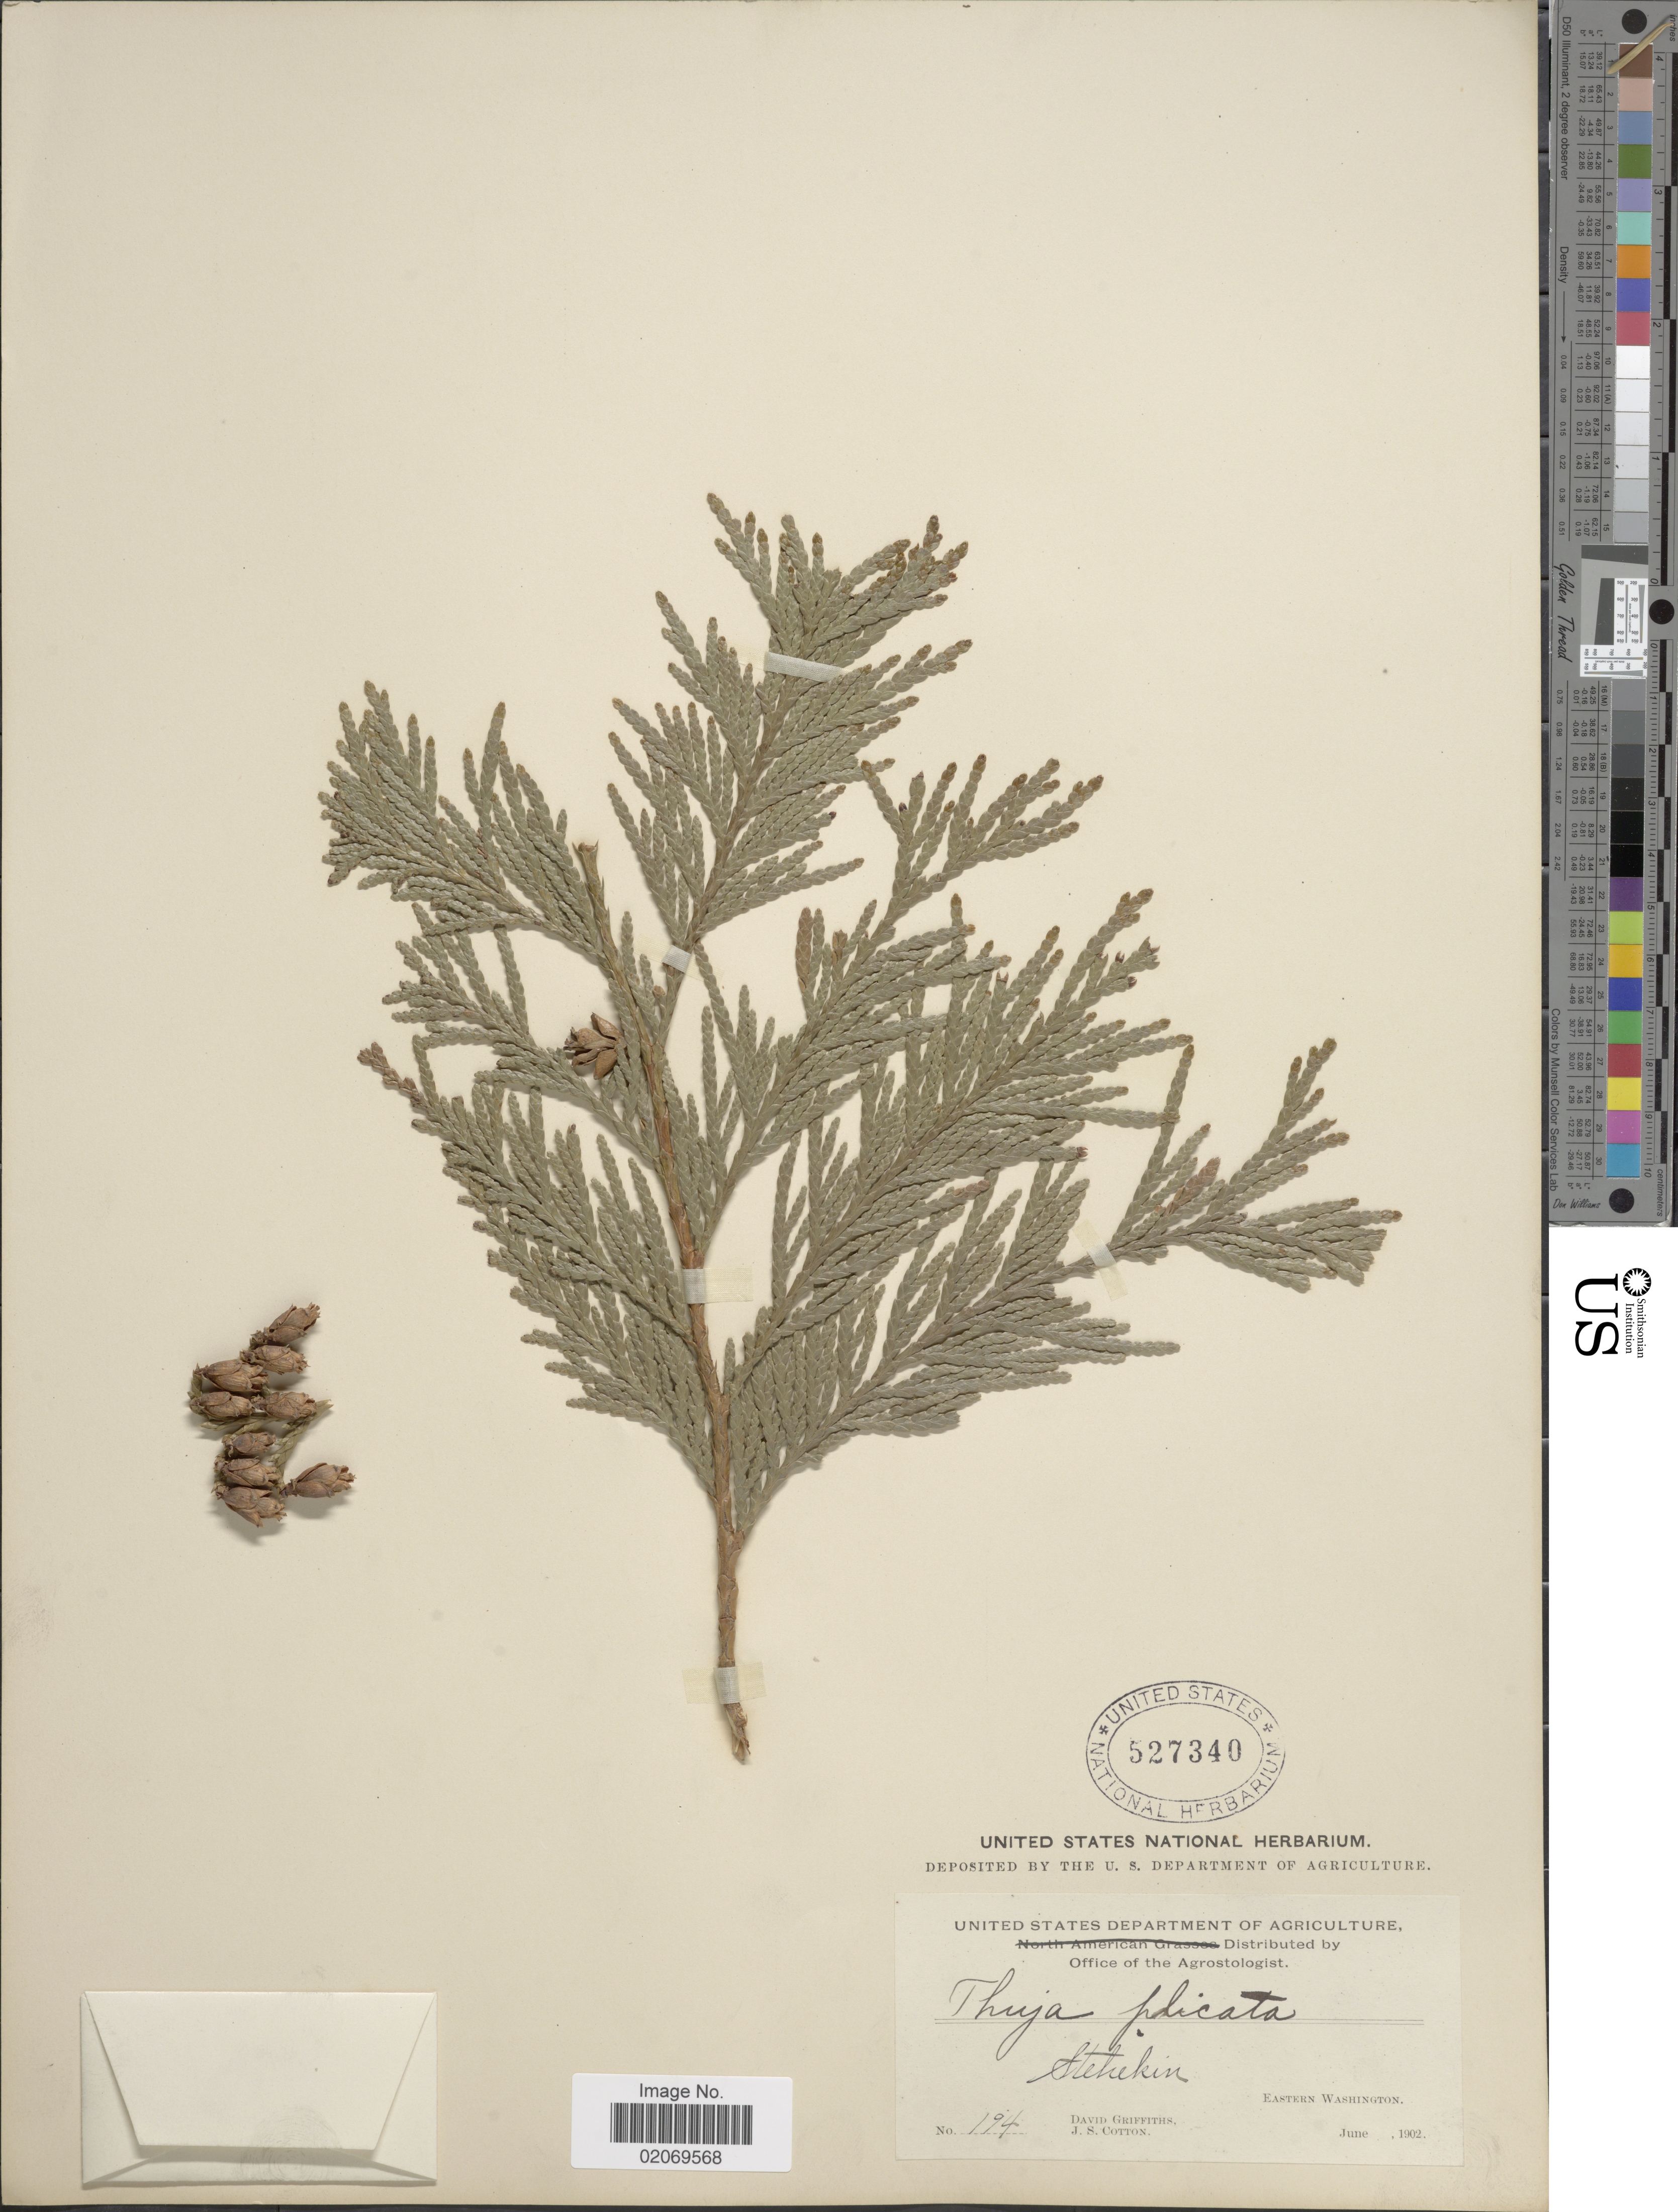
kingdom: Plantae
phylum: Tracheophyta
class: Pinopsida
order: Pinales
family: Cupressaceae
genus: Thuja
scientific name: Thuja plicata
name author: Donn & D. Don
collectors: D. Griffiths & J. S. Cotton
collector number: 194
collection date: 1902-06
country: United States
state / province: Washington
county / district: Chelan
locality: Stehekin, Eastern Washington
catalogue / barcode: US 527340